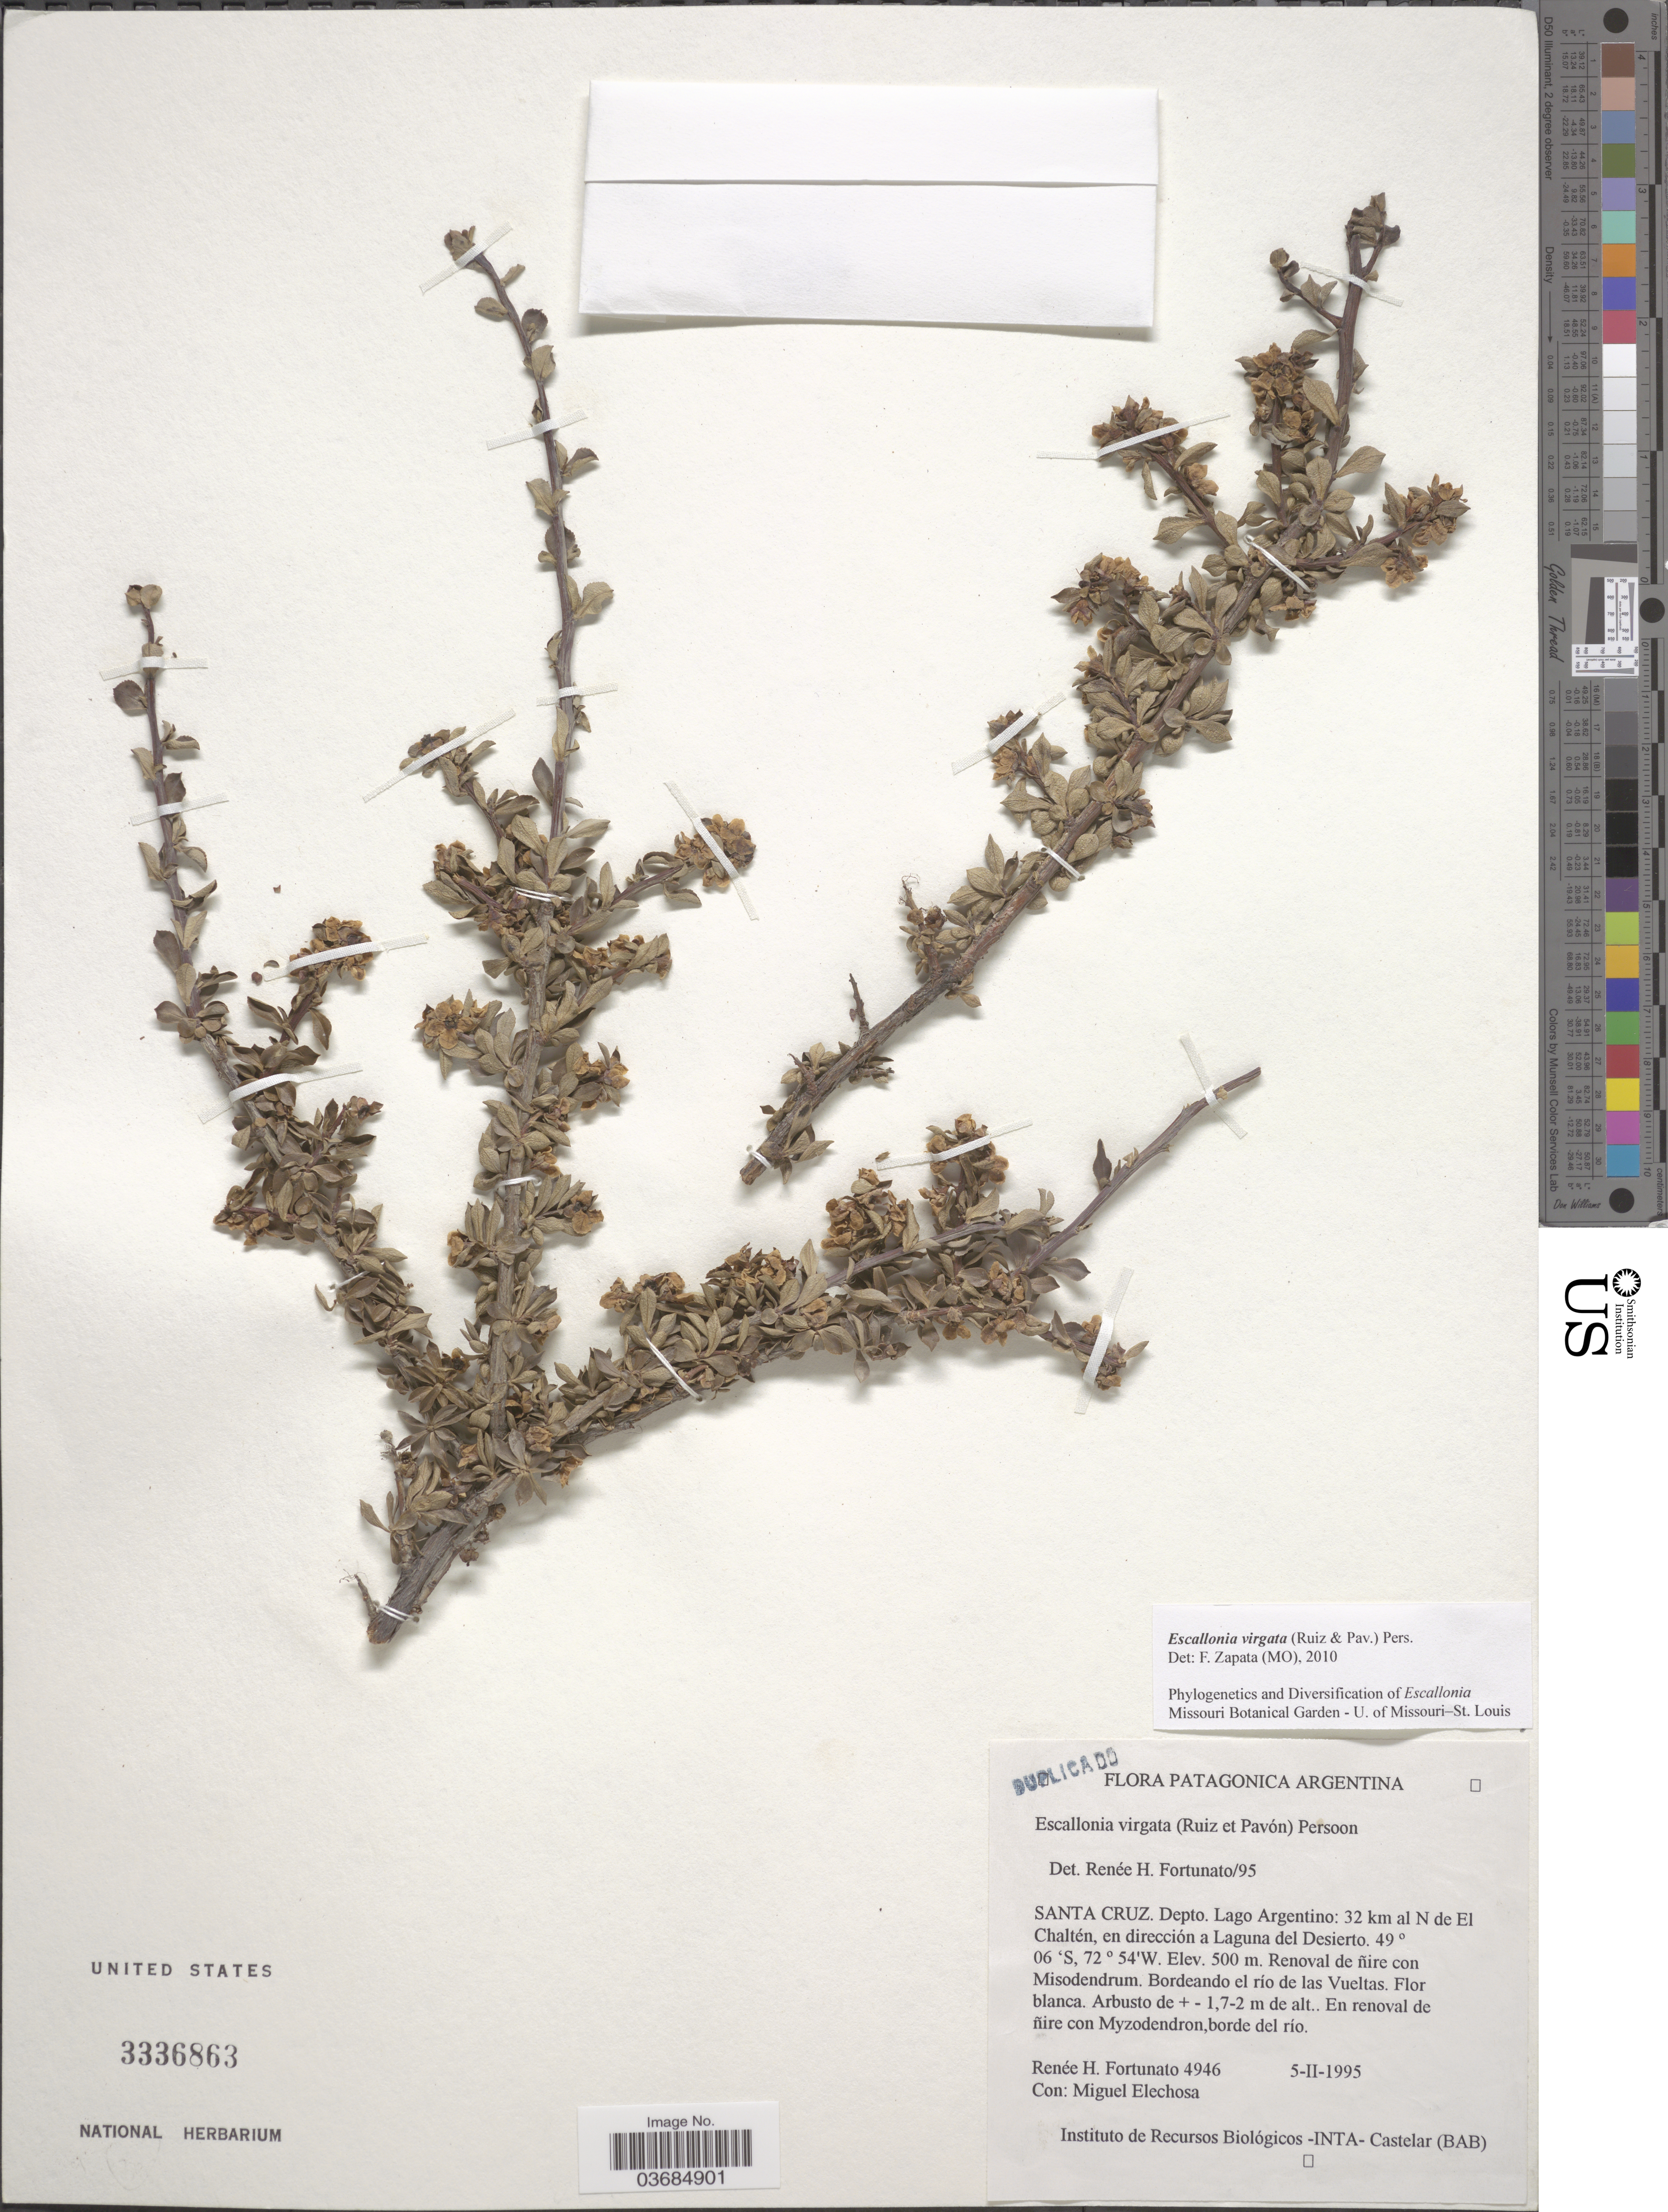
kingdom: Plantae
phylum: Tracheophyta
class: Magnoliopsida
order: Escalloniales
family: Escalloniaceae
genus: Escallonia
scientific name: Escallonia virgata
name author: (Ruiz & Pav.) Pers.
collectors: R. H. Fortunato & M. Elechosa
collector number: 4946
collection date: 1995-02-05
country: Argentina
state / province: Santa Cruz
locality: Depto. Lago Argentino: 32 km al N de El Chaltén, en dirección a Laguna del Desierto. Bordeando el río de las Vueltas.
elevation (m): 500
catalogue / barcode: US 3336863